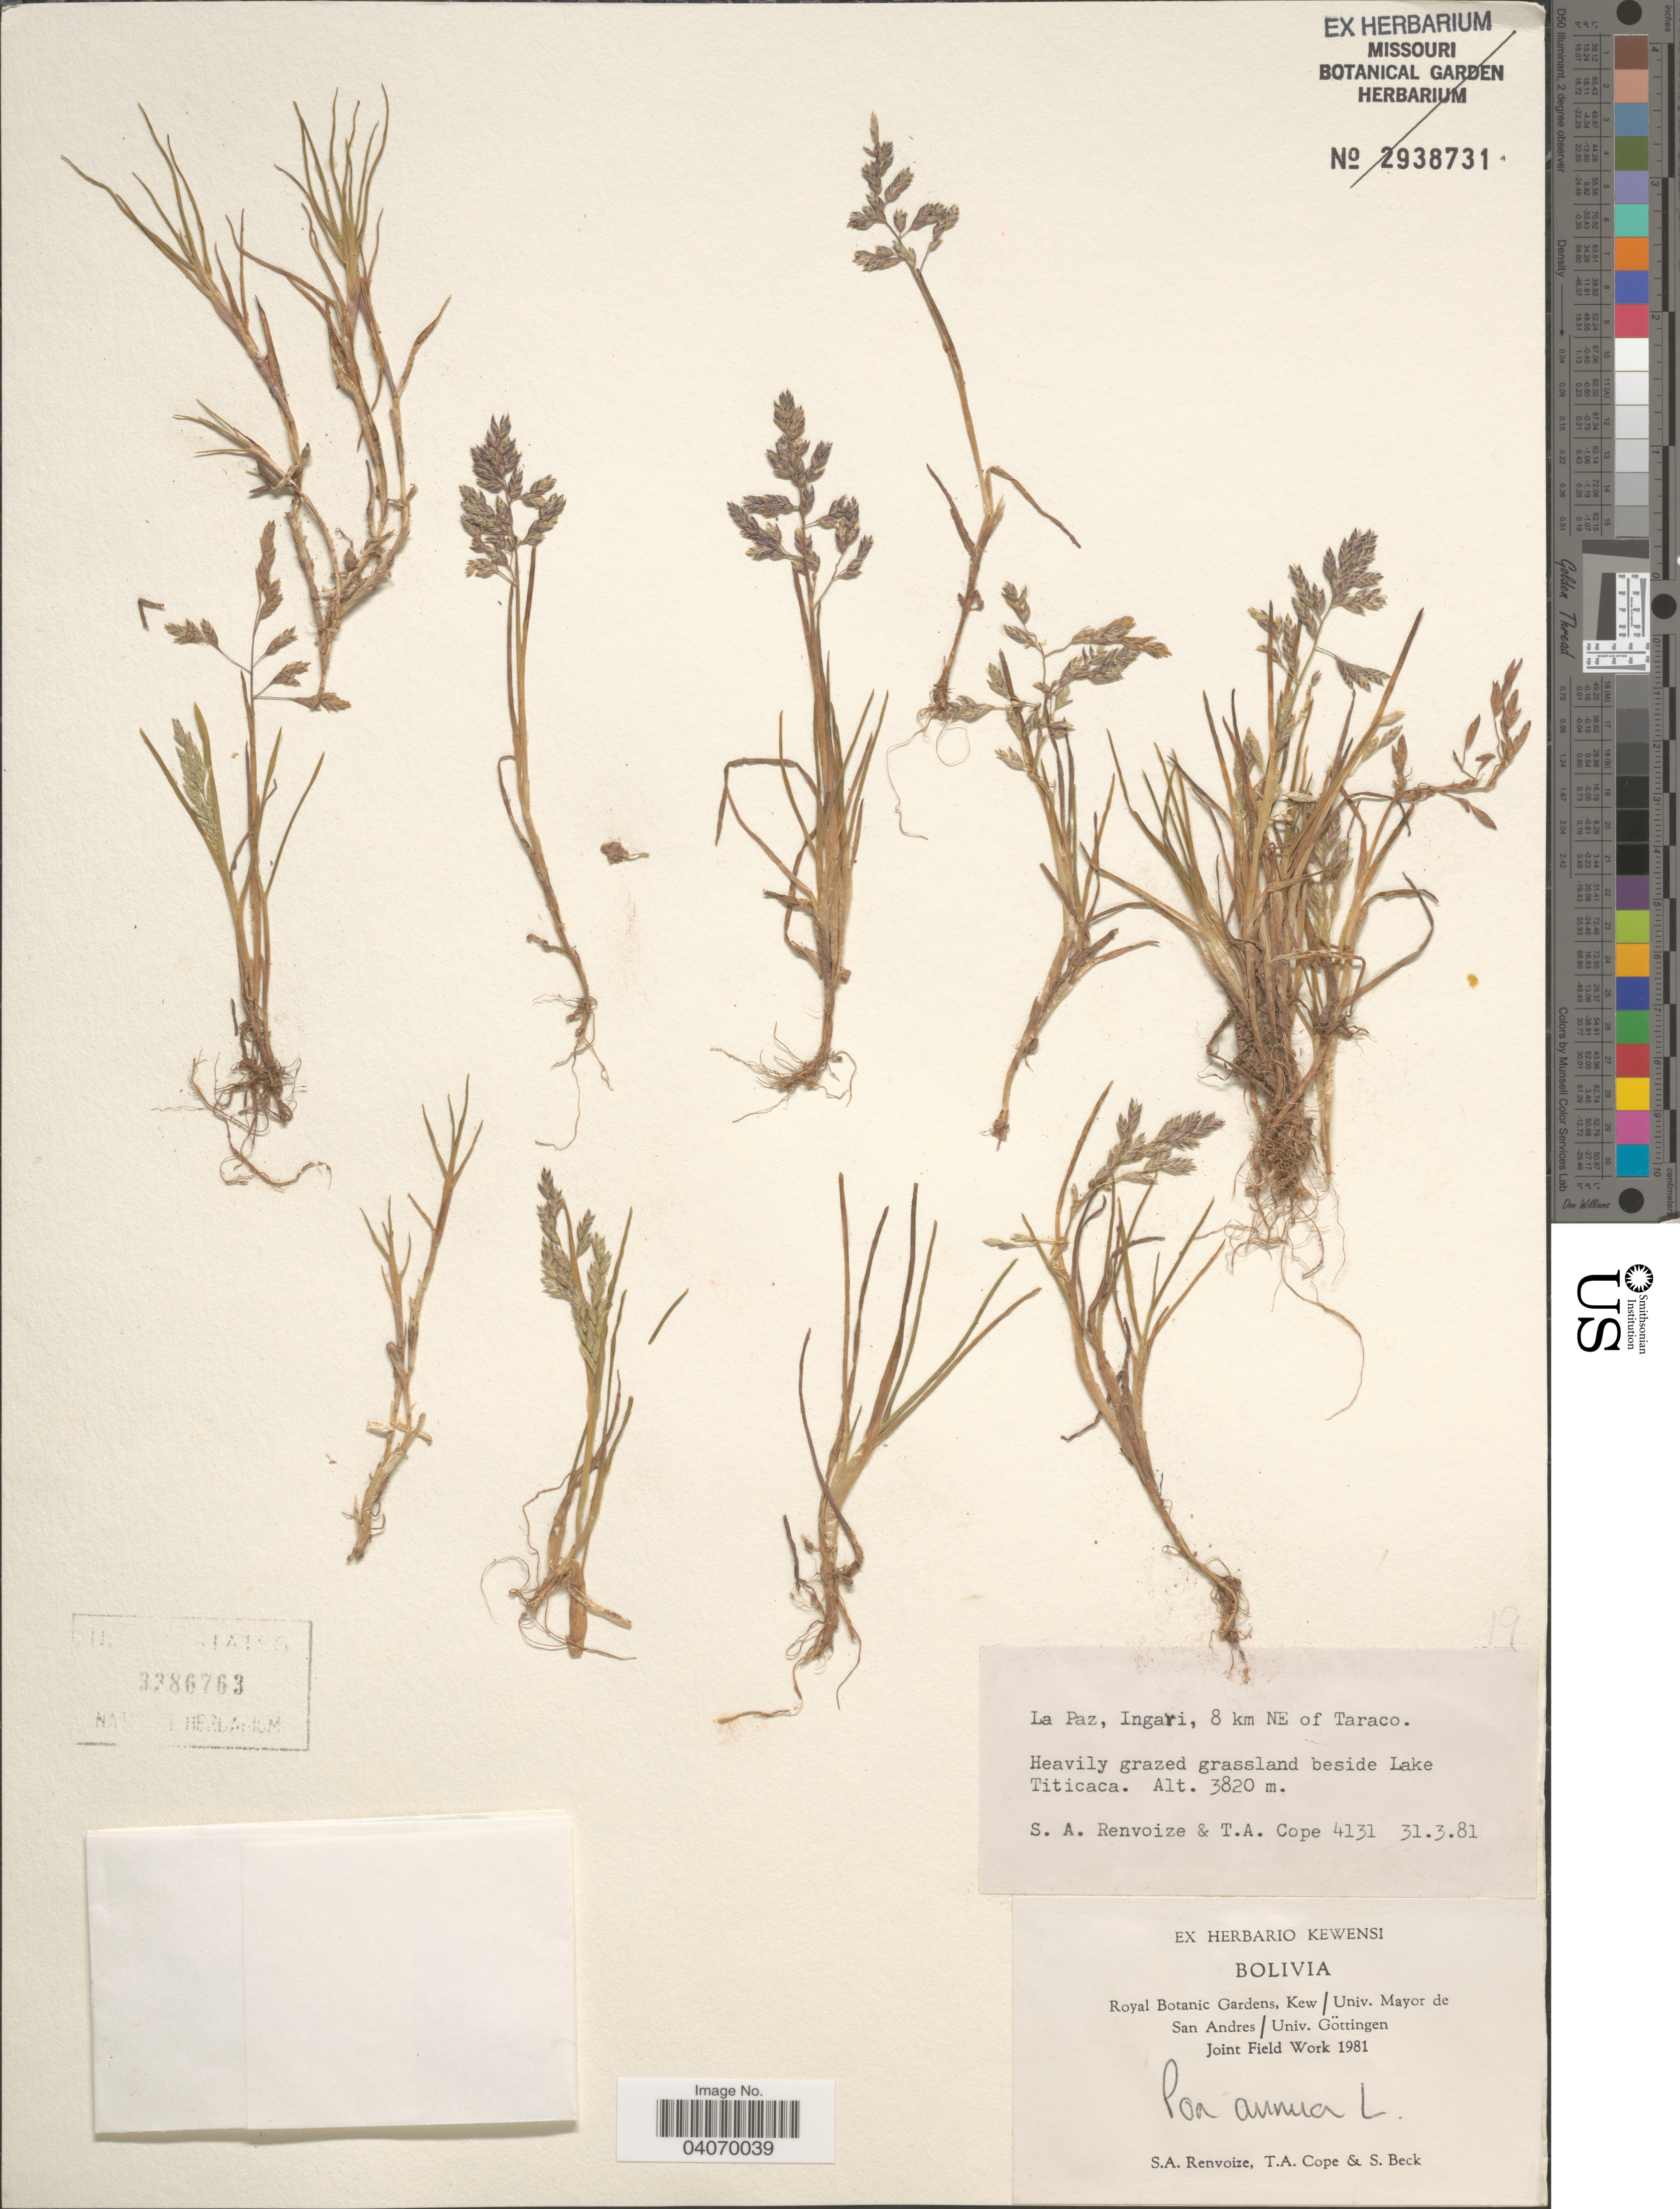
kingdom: Plantae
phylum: Tracheophyta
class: Liliopsida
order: Poales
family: Poaceae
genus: Poa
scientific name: Poa annua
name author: L.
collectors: S. A. Renvoize, T. A. Cope & S. G. Beck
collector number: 4131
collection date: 1981-03-31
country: Bolivia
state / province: La Paz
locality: Ingavi, 8 km NE of Taraco. Heavily grazed grassland beside Lake Titicaca.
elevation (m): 3820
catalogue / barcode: US 3386763